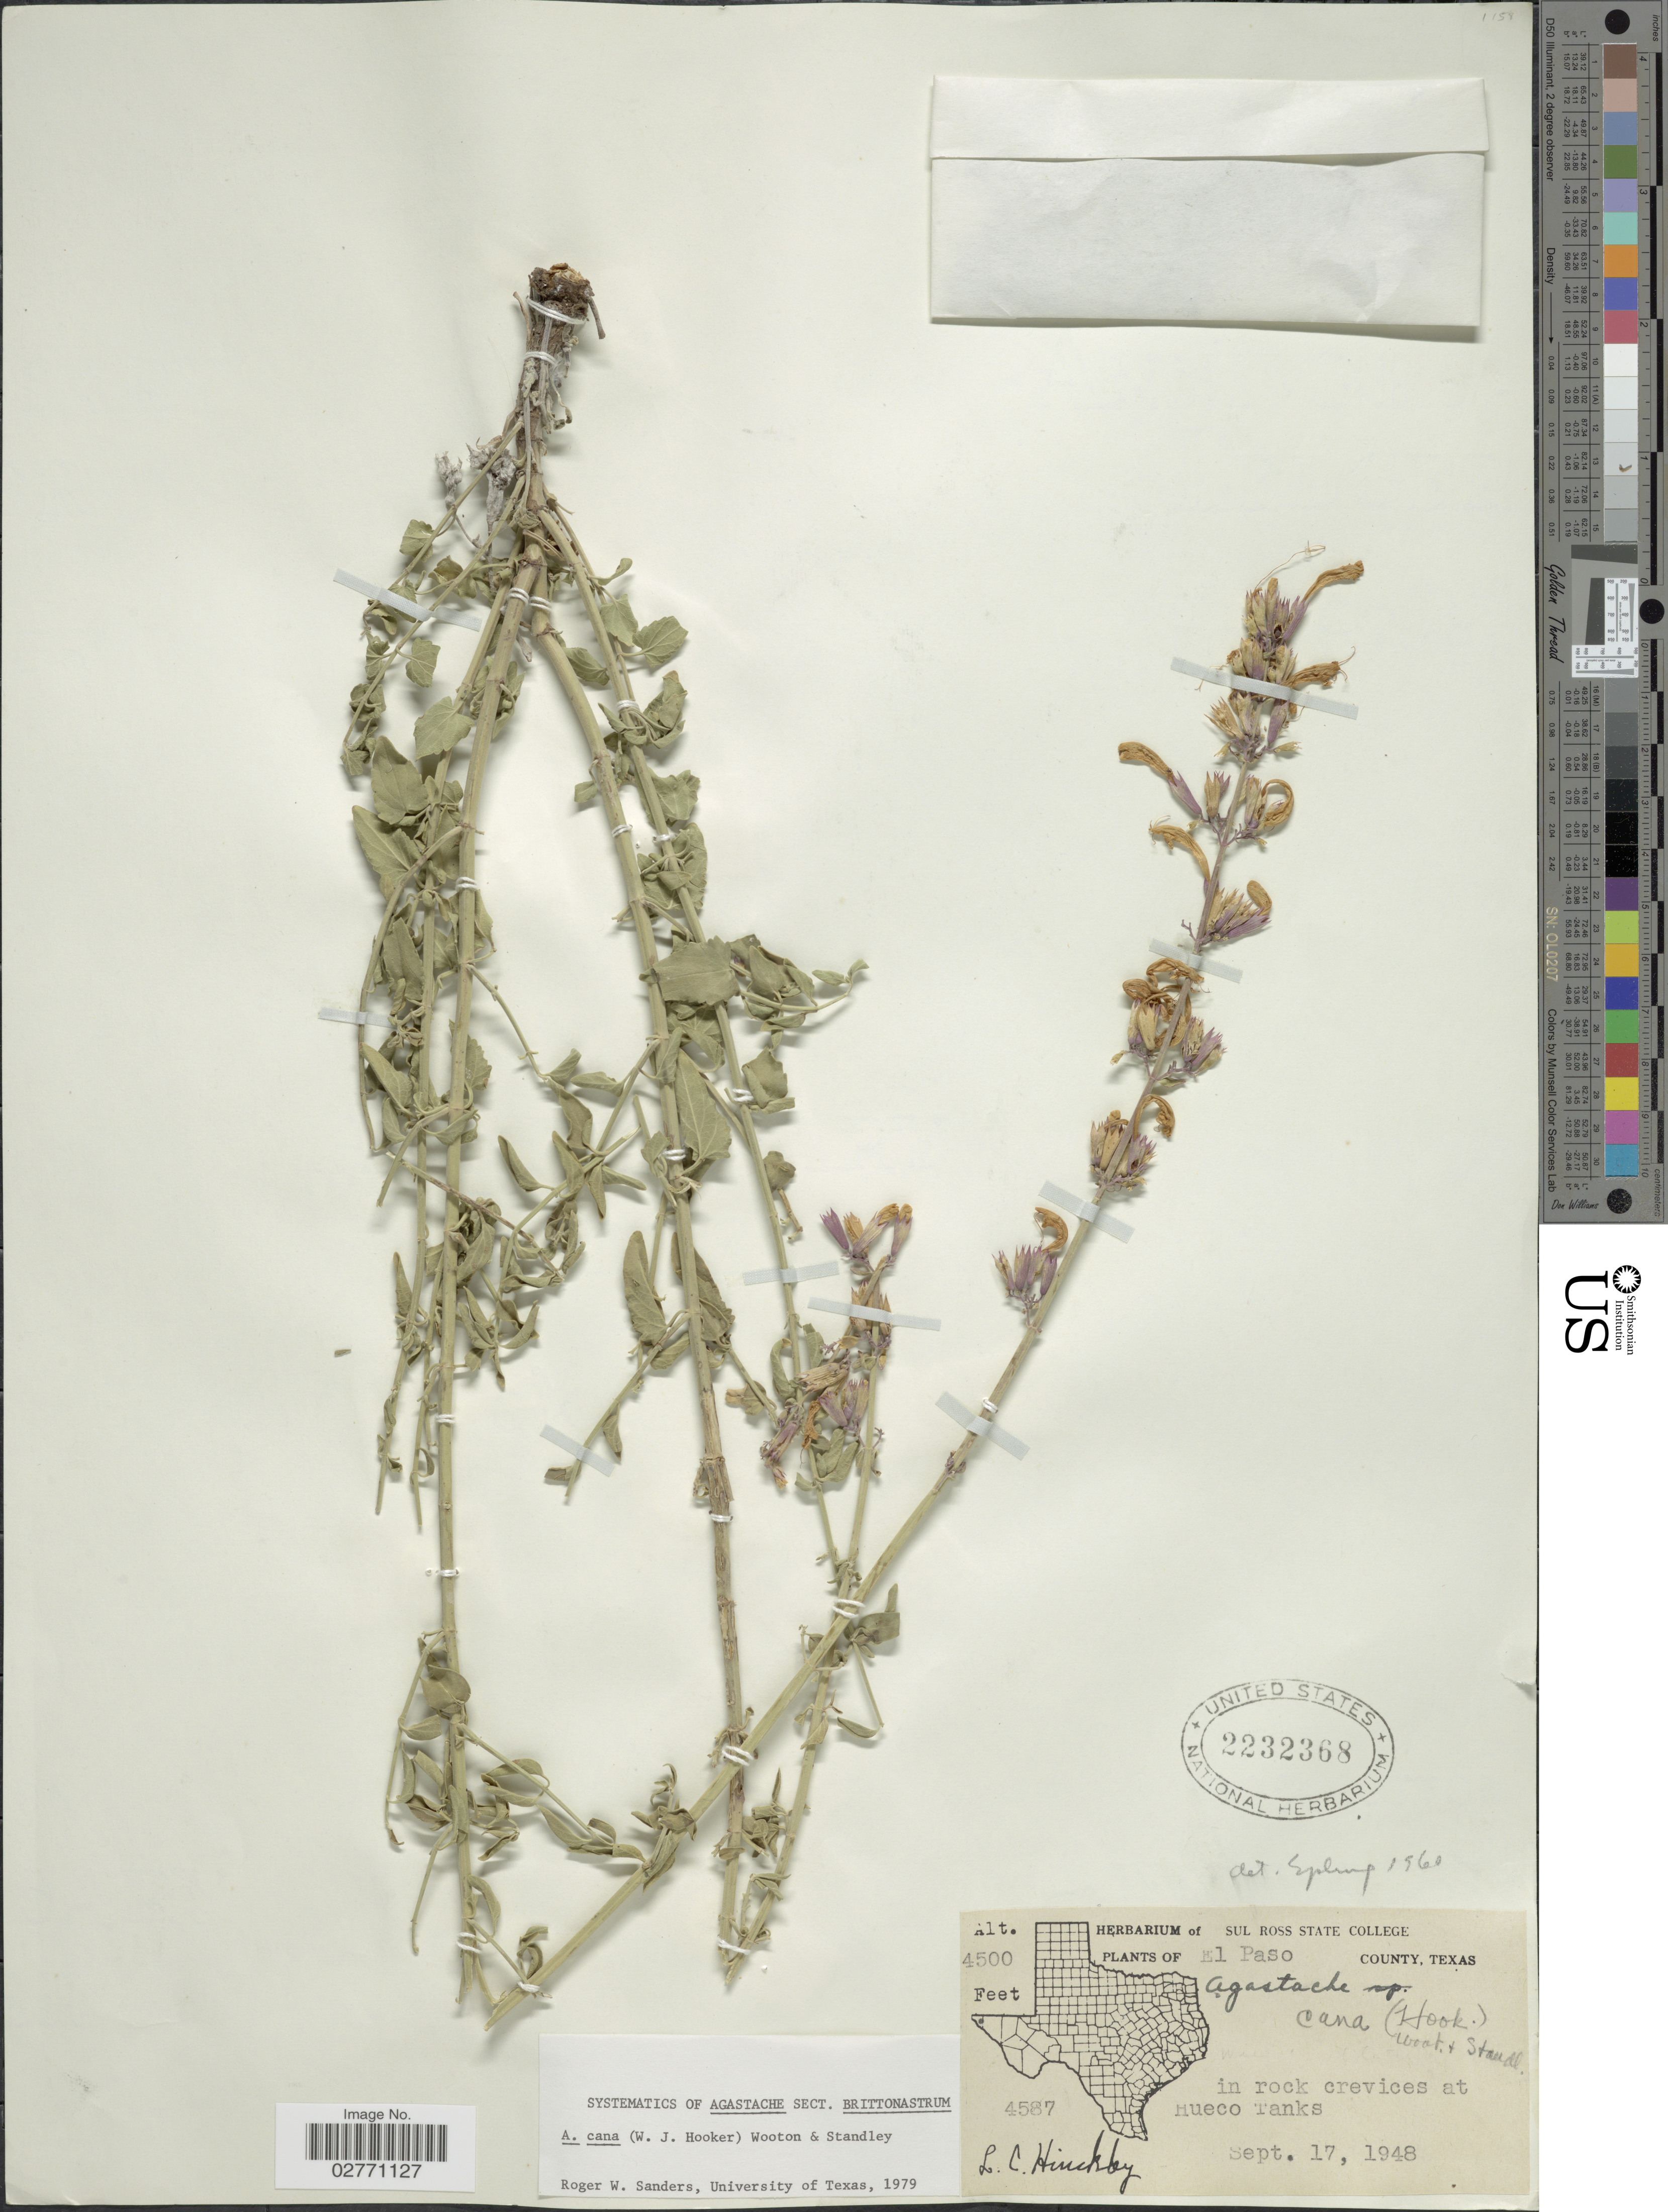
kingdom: Plantae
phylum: Tracheophyta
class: Magnoliopsida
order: Lamiales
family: Lamiaceae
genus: Agastache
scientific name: Agastache cana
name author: (Hook.) Wooton & Standl.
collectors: L. Hinckley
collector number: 4587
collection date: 1948-09-17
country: United States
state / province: Texas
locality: El Paso County. In rocks crevices at Hueco Tanks.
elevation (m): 1372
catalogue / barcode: US 2232368